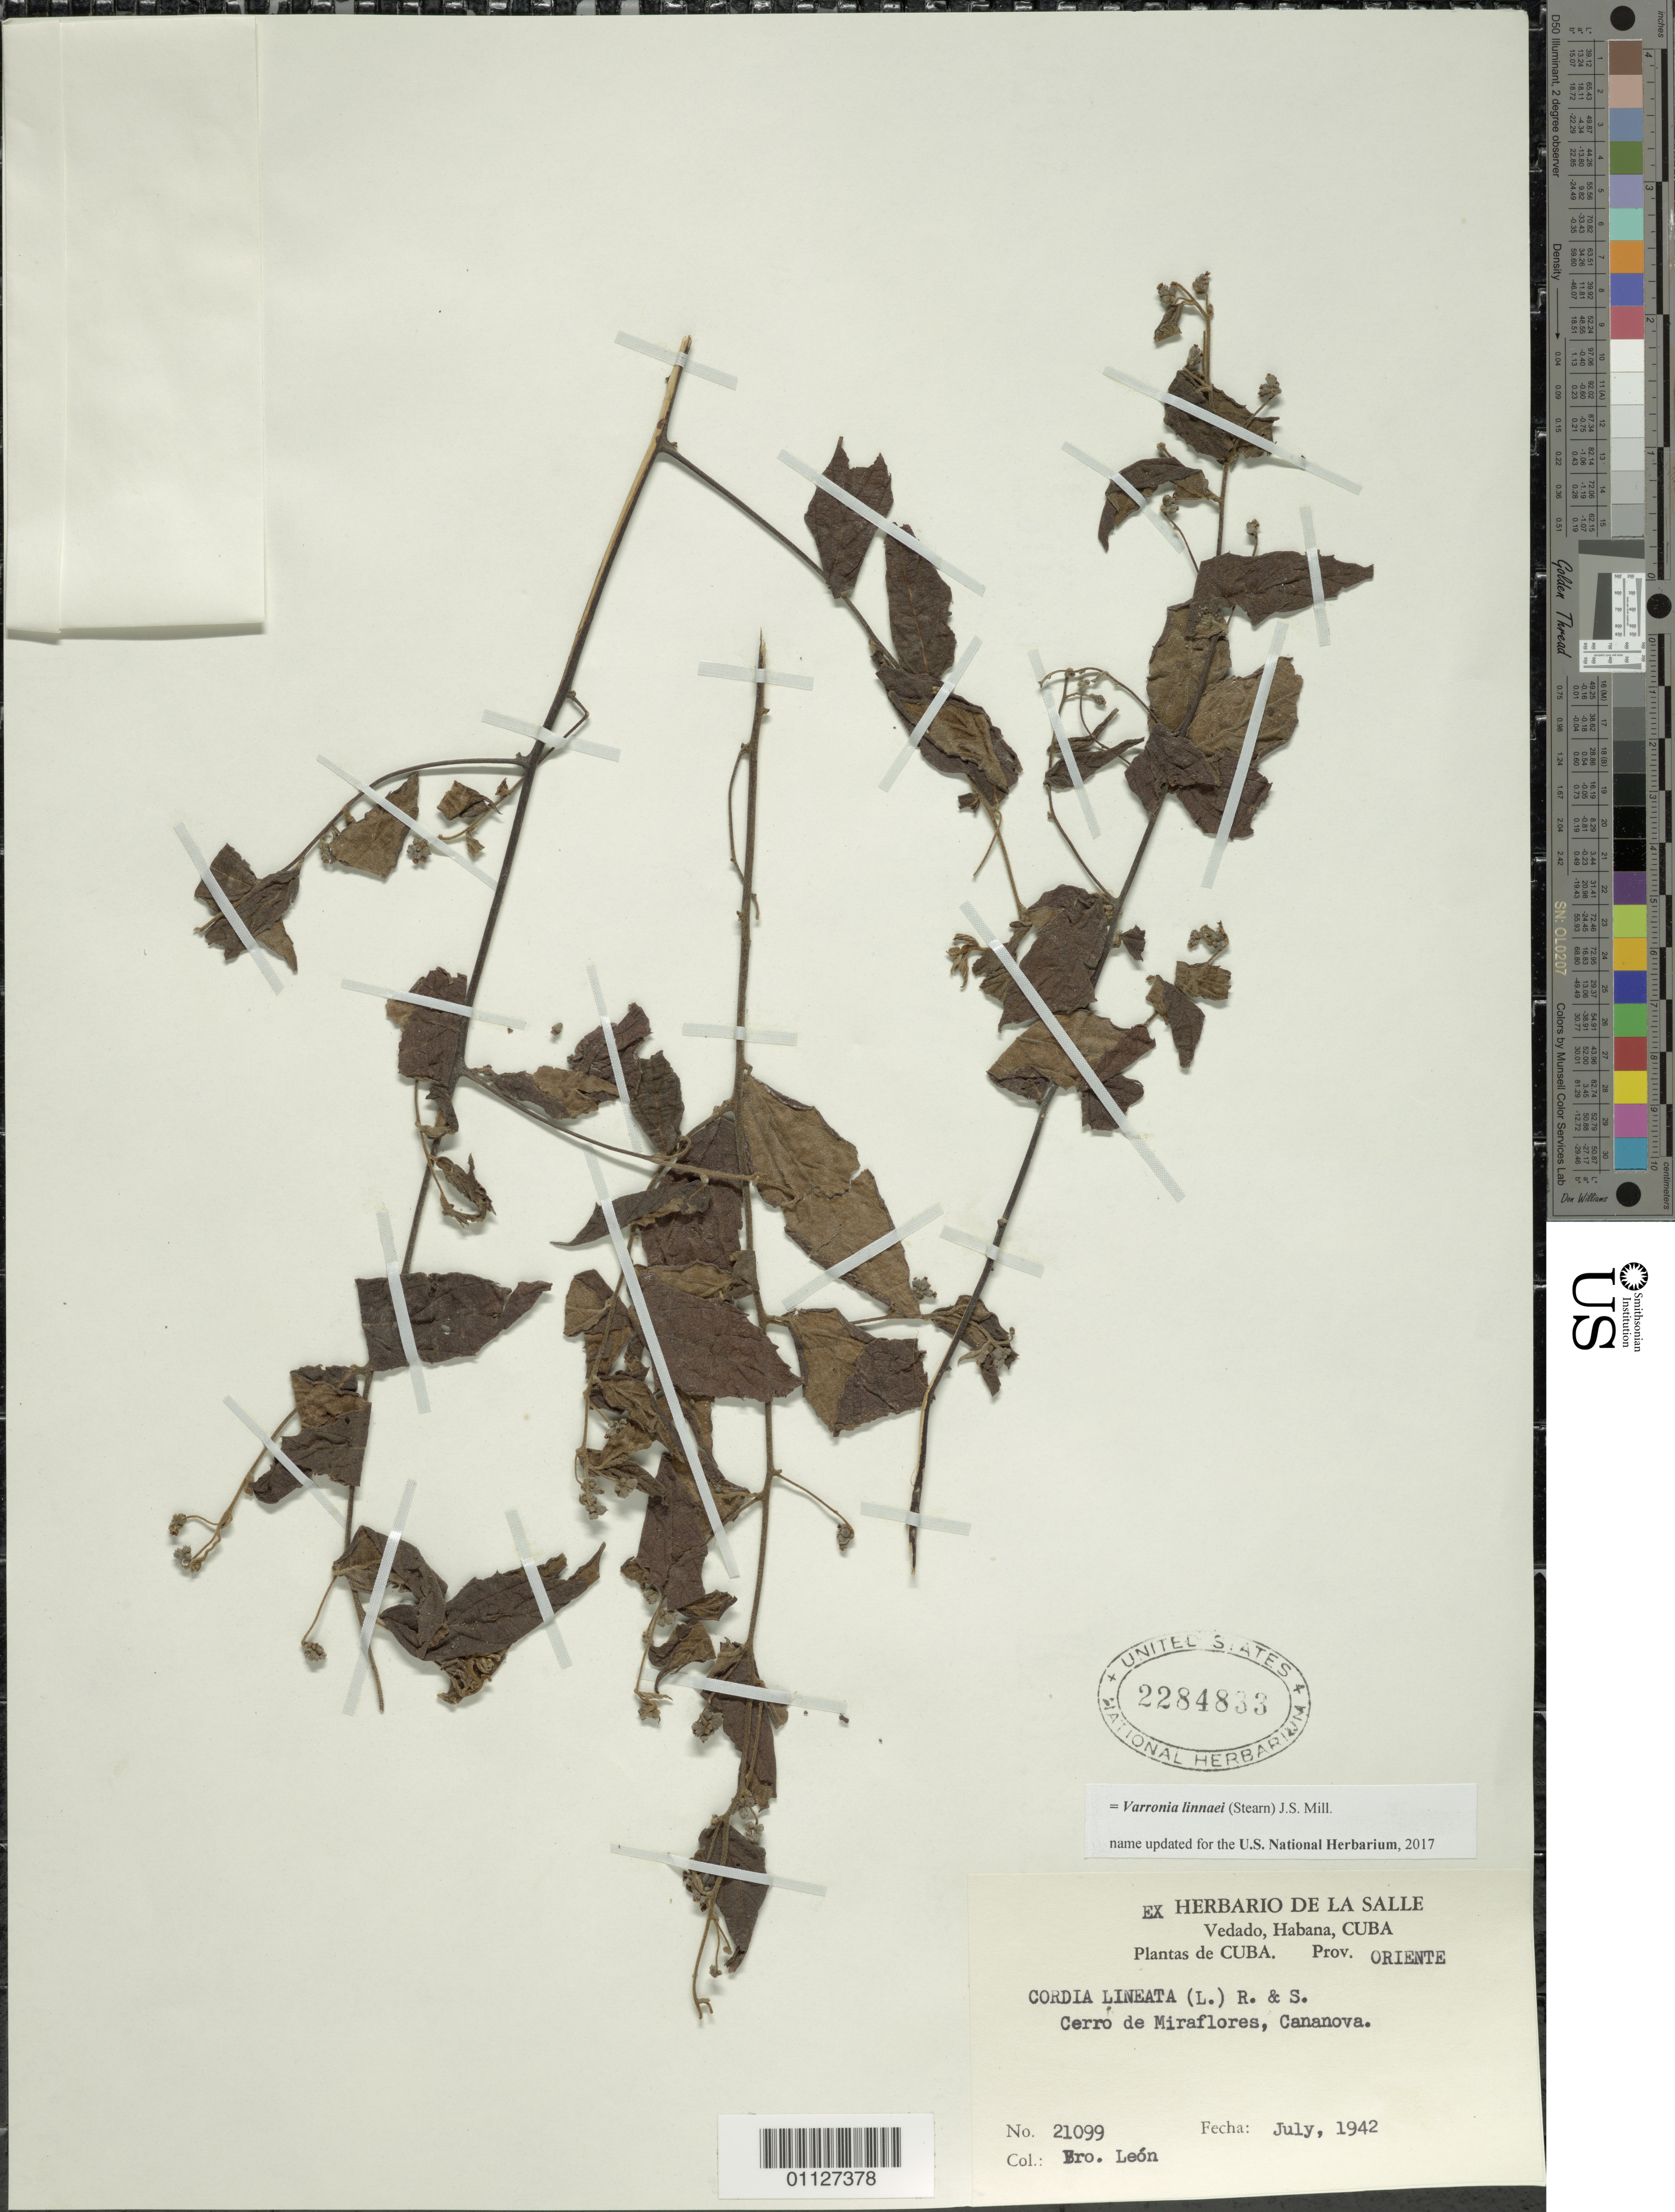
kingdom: Plantae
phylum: Tracheophyta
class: Magnoliopsida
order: Boraginales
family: Cordiaceae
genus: Varronia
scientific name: Varronia linnaei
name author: (Stearn) J.S. Mill.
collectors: Bro. León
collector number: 21099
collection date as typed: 01 Jul 1942 to 31 Jul 1942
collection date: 1942-07-01/1942-07-31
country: Cuba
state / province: Holguín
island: Cuba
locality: Cerro de Miraflores, Cananova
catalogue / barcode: US 2284833